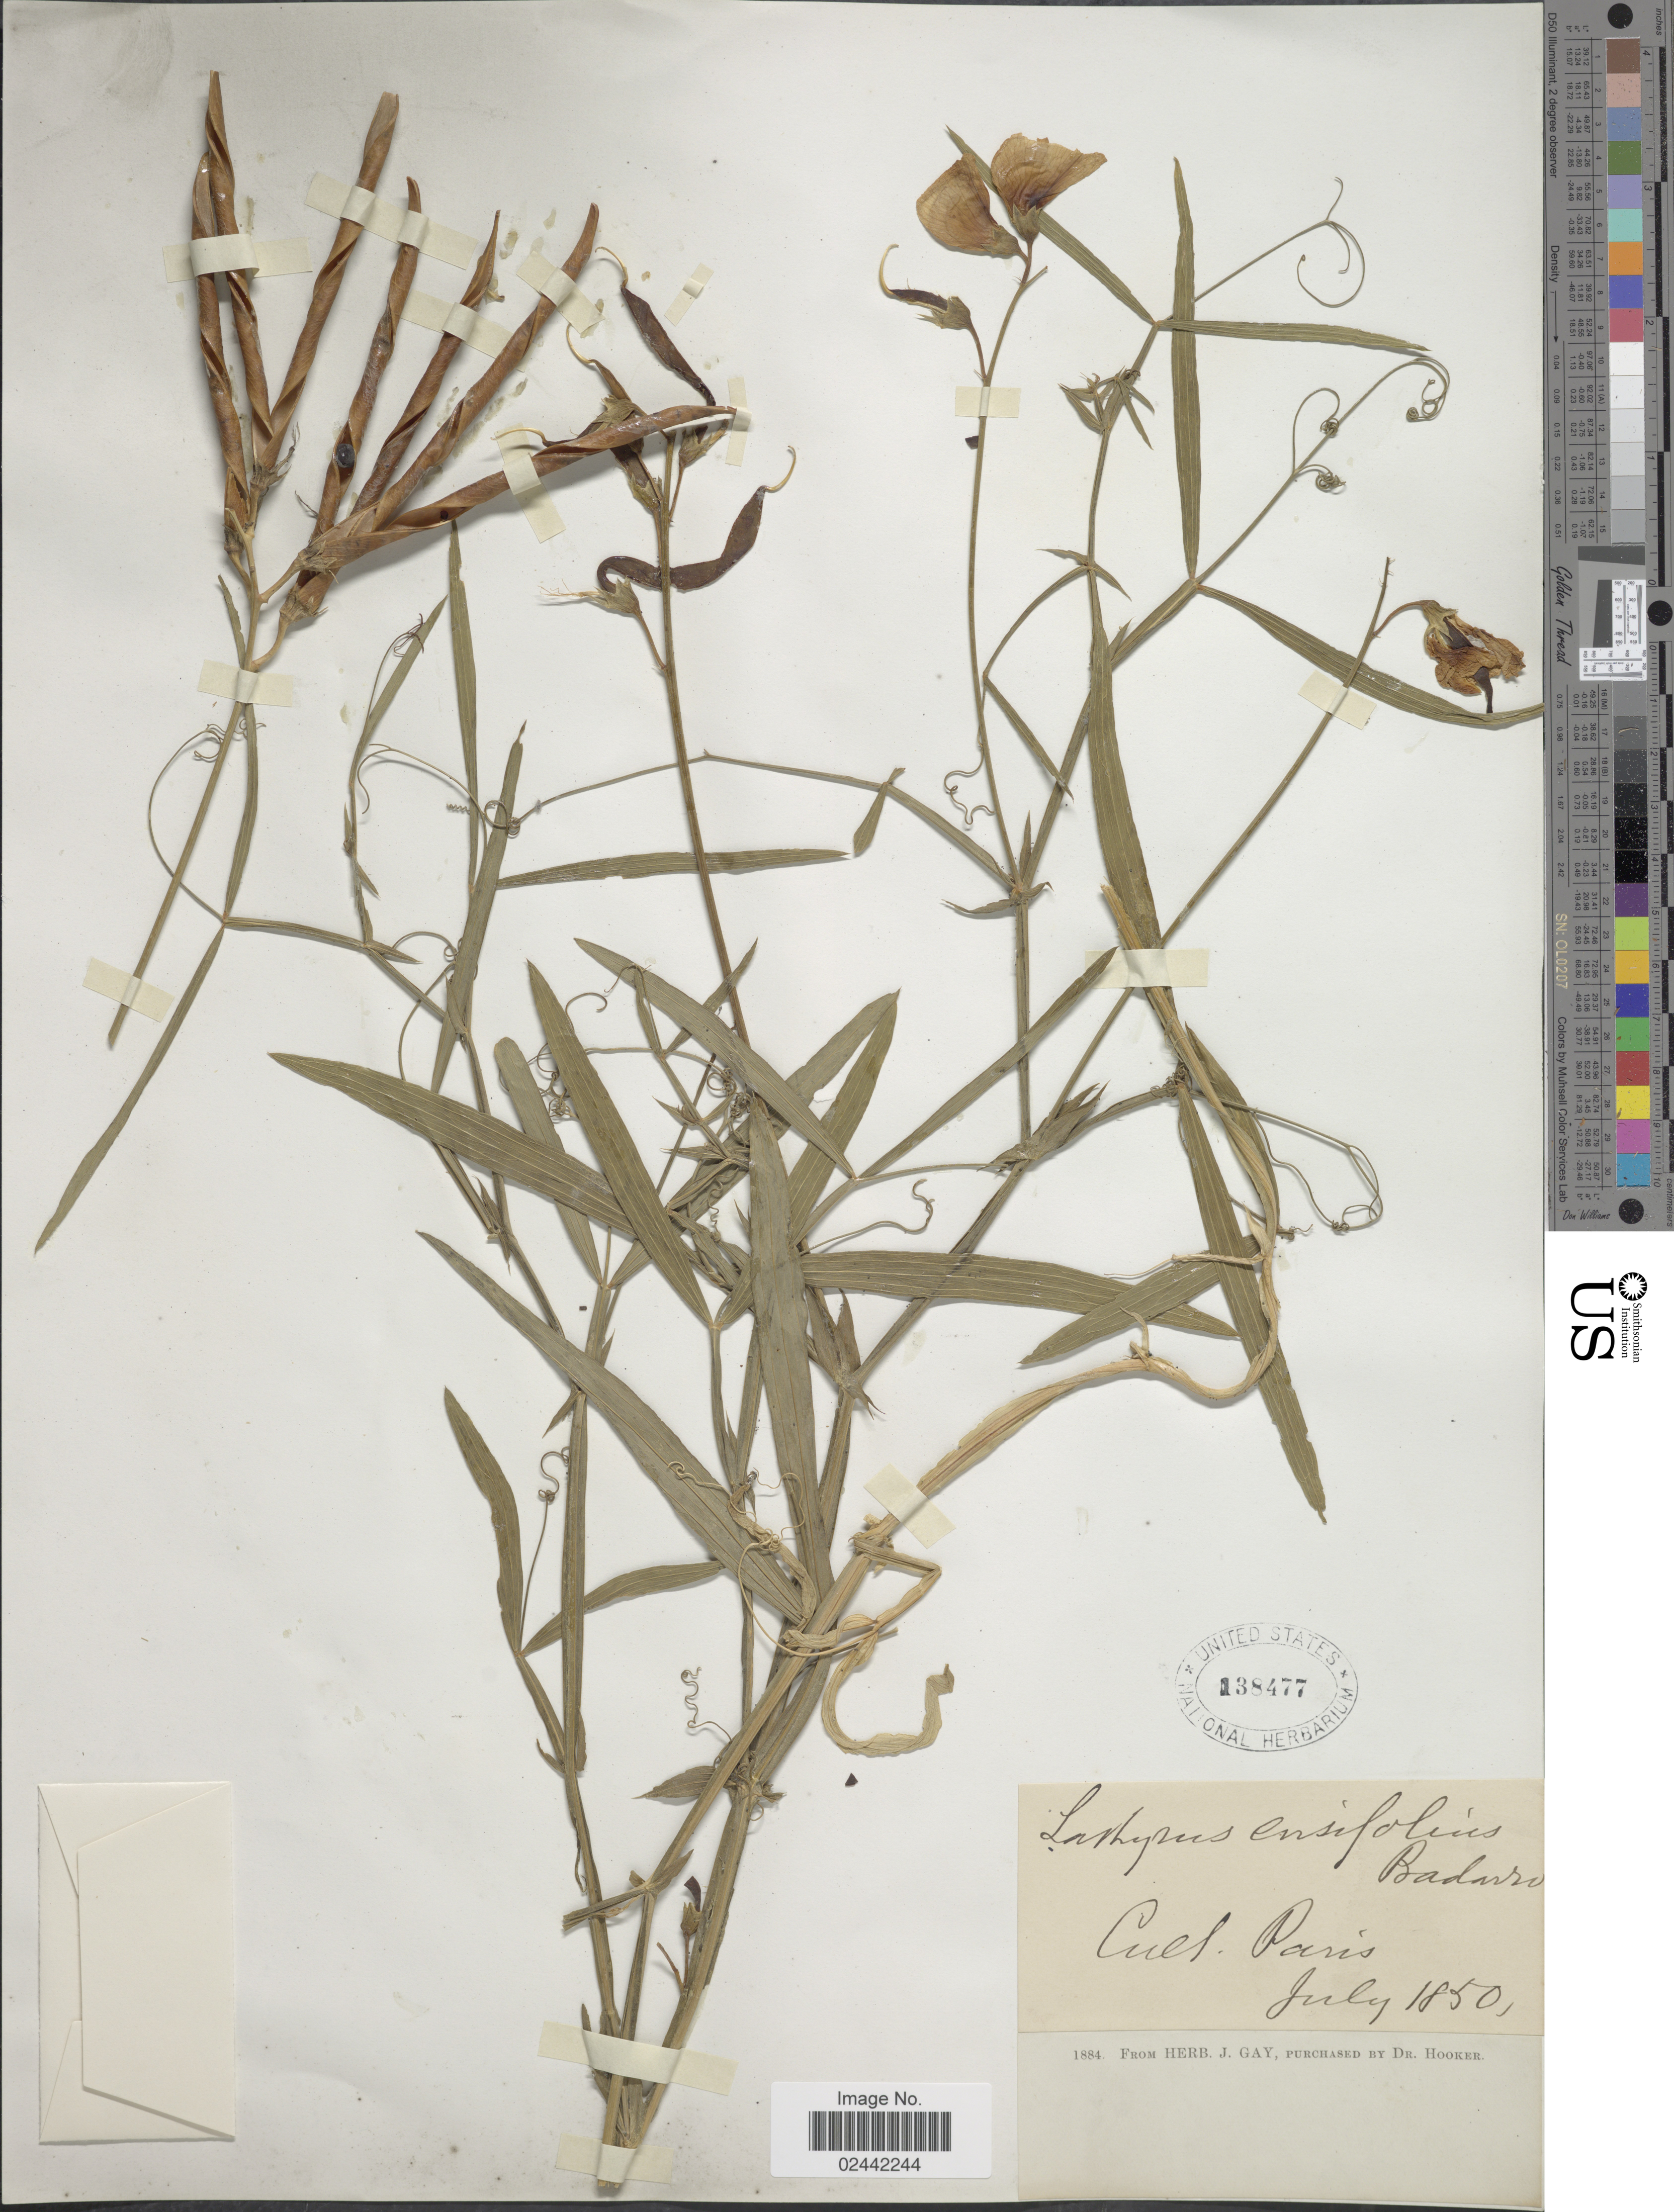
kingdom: Plantae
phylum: Tracheophyta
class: Magnoliopsida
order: Fabales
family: Fabaceae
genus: Lathyrus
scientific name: Lathyrus ensifolius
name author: (Lapeyr.) Gay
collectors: ex herb. J. Gay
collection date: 1850-07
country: France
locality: Cult, Paris.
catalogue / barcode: US 138477